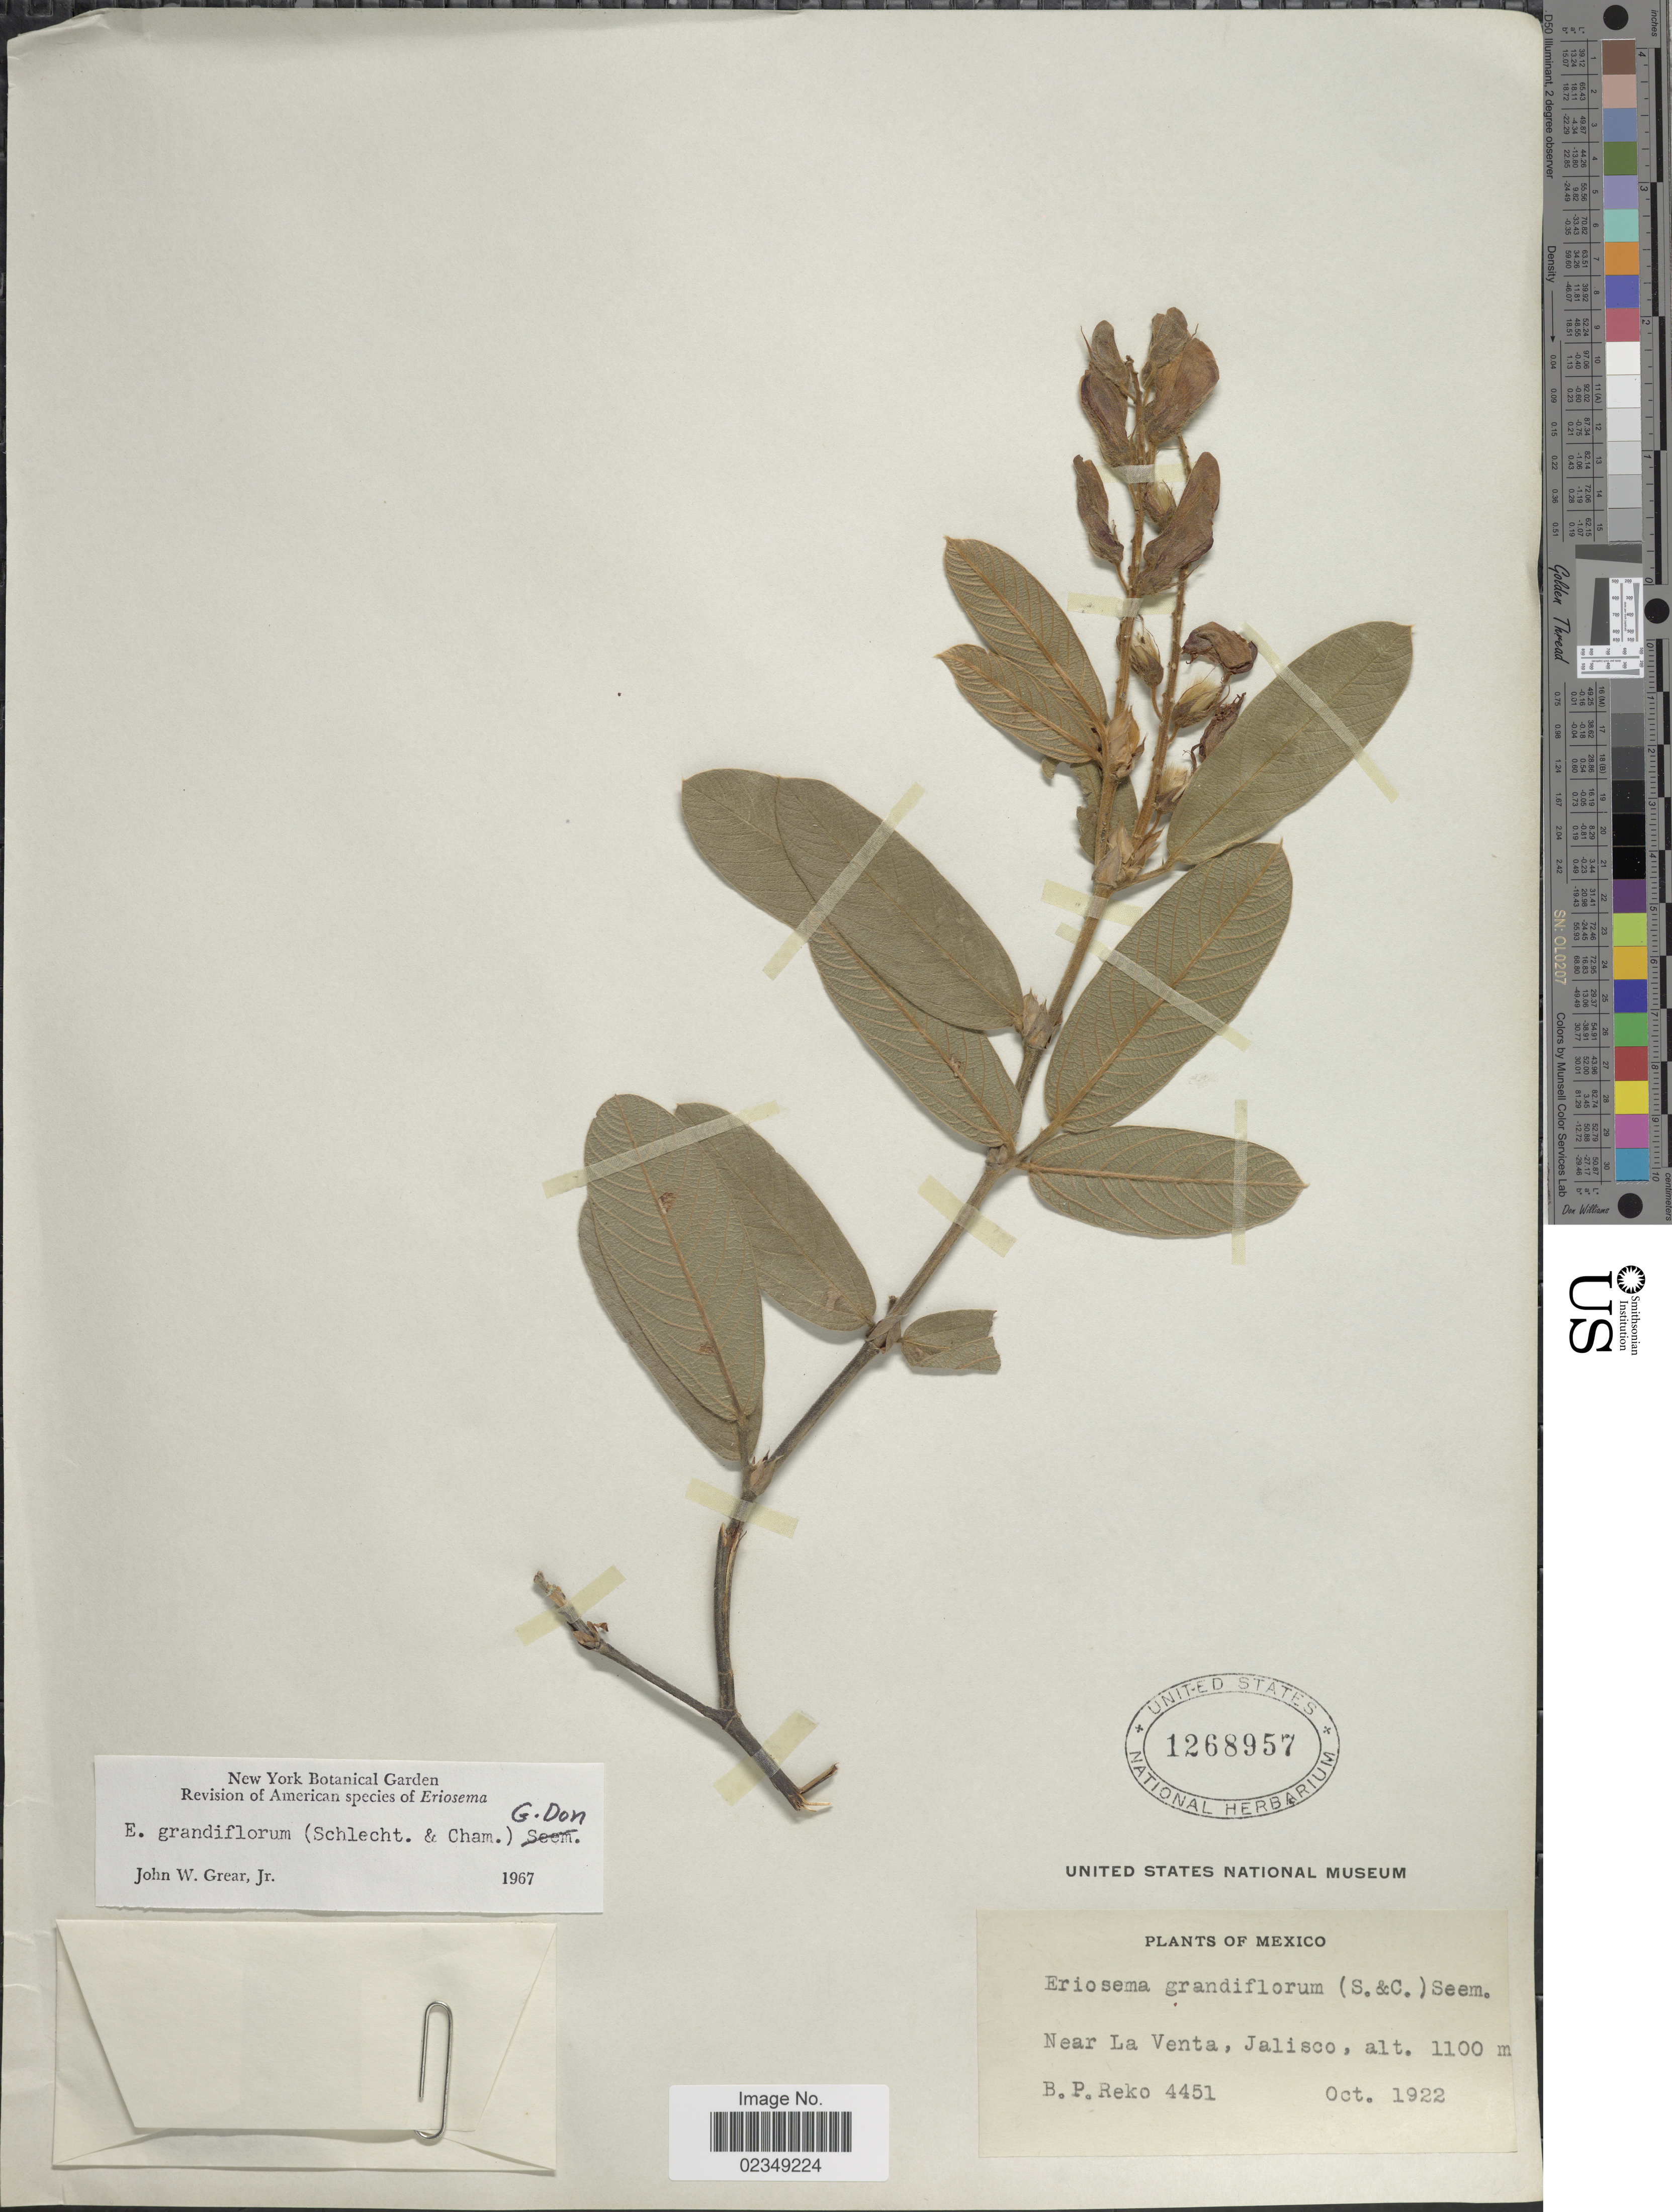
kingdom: Plantae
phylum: Tracheophyta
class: Magnoliopsida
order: Fabales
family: Fabaceae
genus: Eriosema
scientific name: Eriosema grandiflorum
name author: (Schltdl. & Cham.) G. Don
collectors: B. P. Reko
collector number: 4451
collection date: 1922-10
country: Mexico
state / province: Jalisco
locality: Near La Venta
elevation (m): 1100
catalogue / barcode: US 1268957